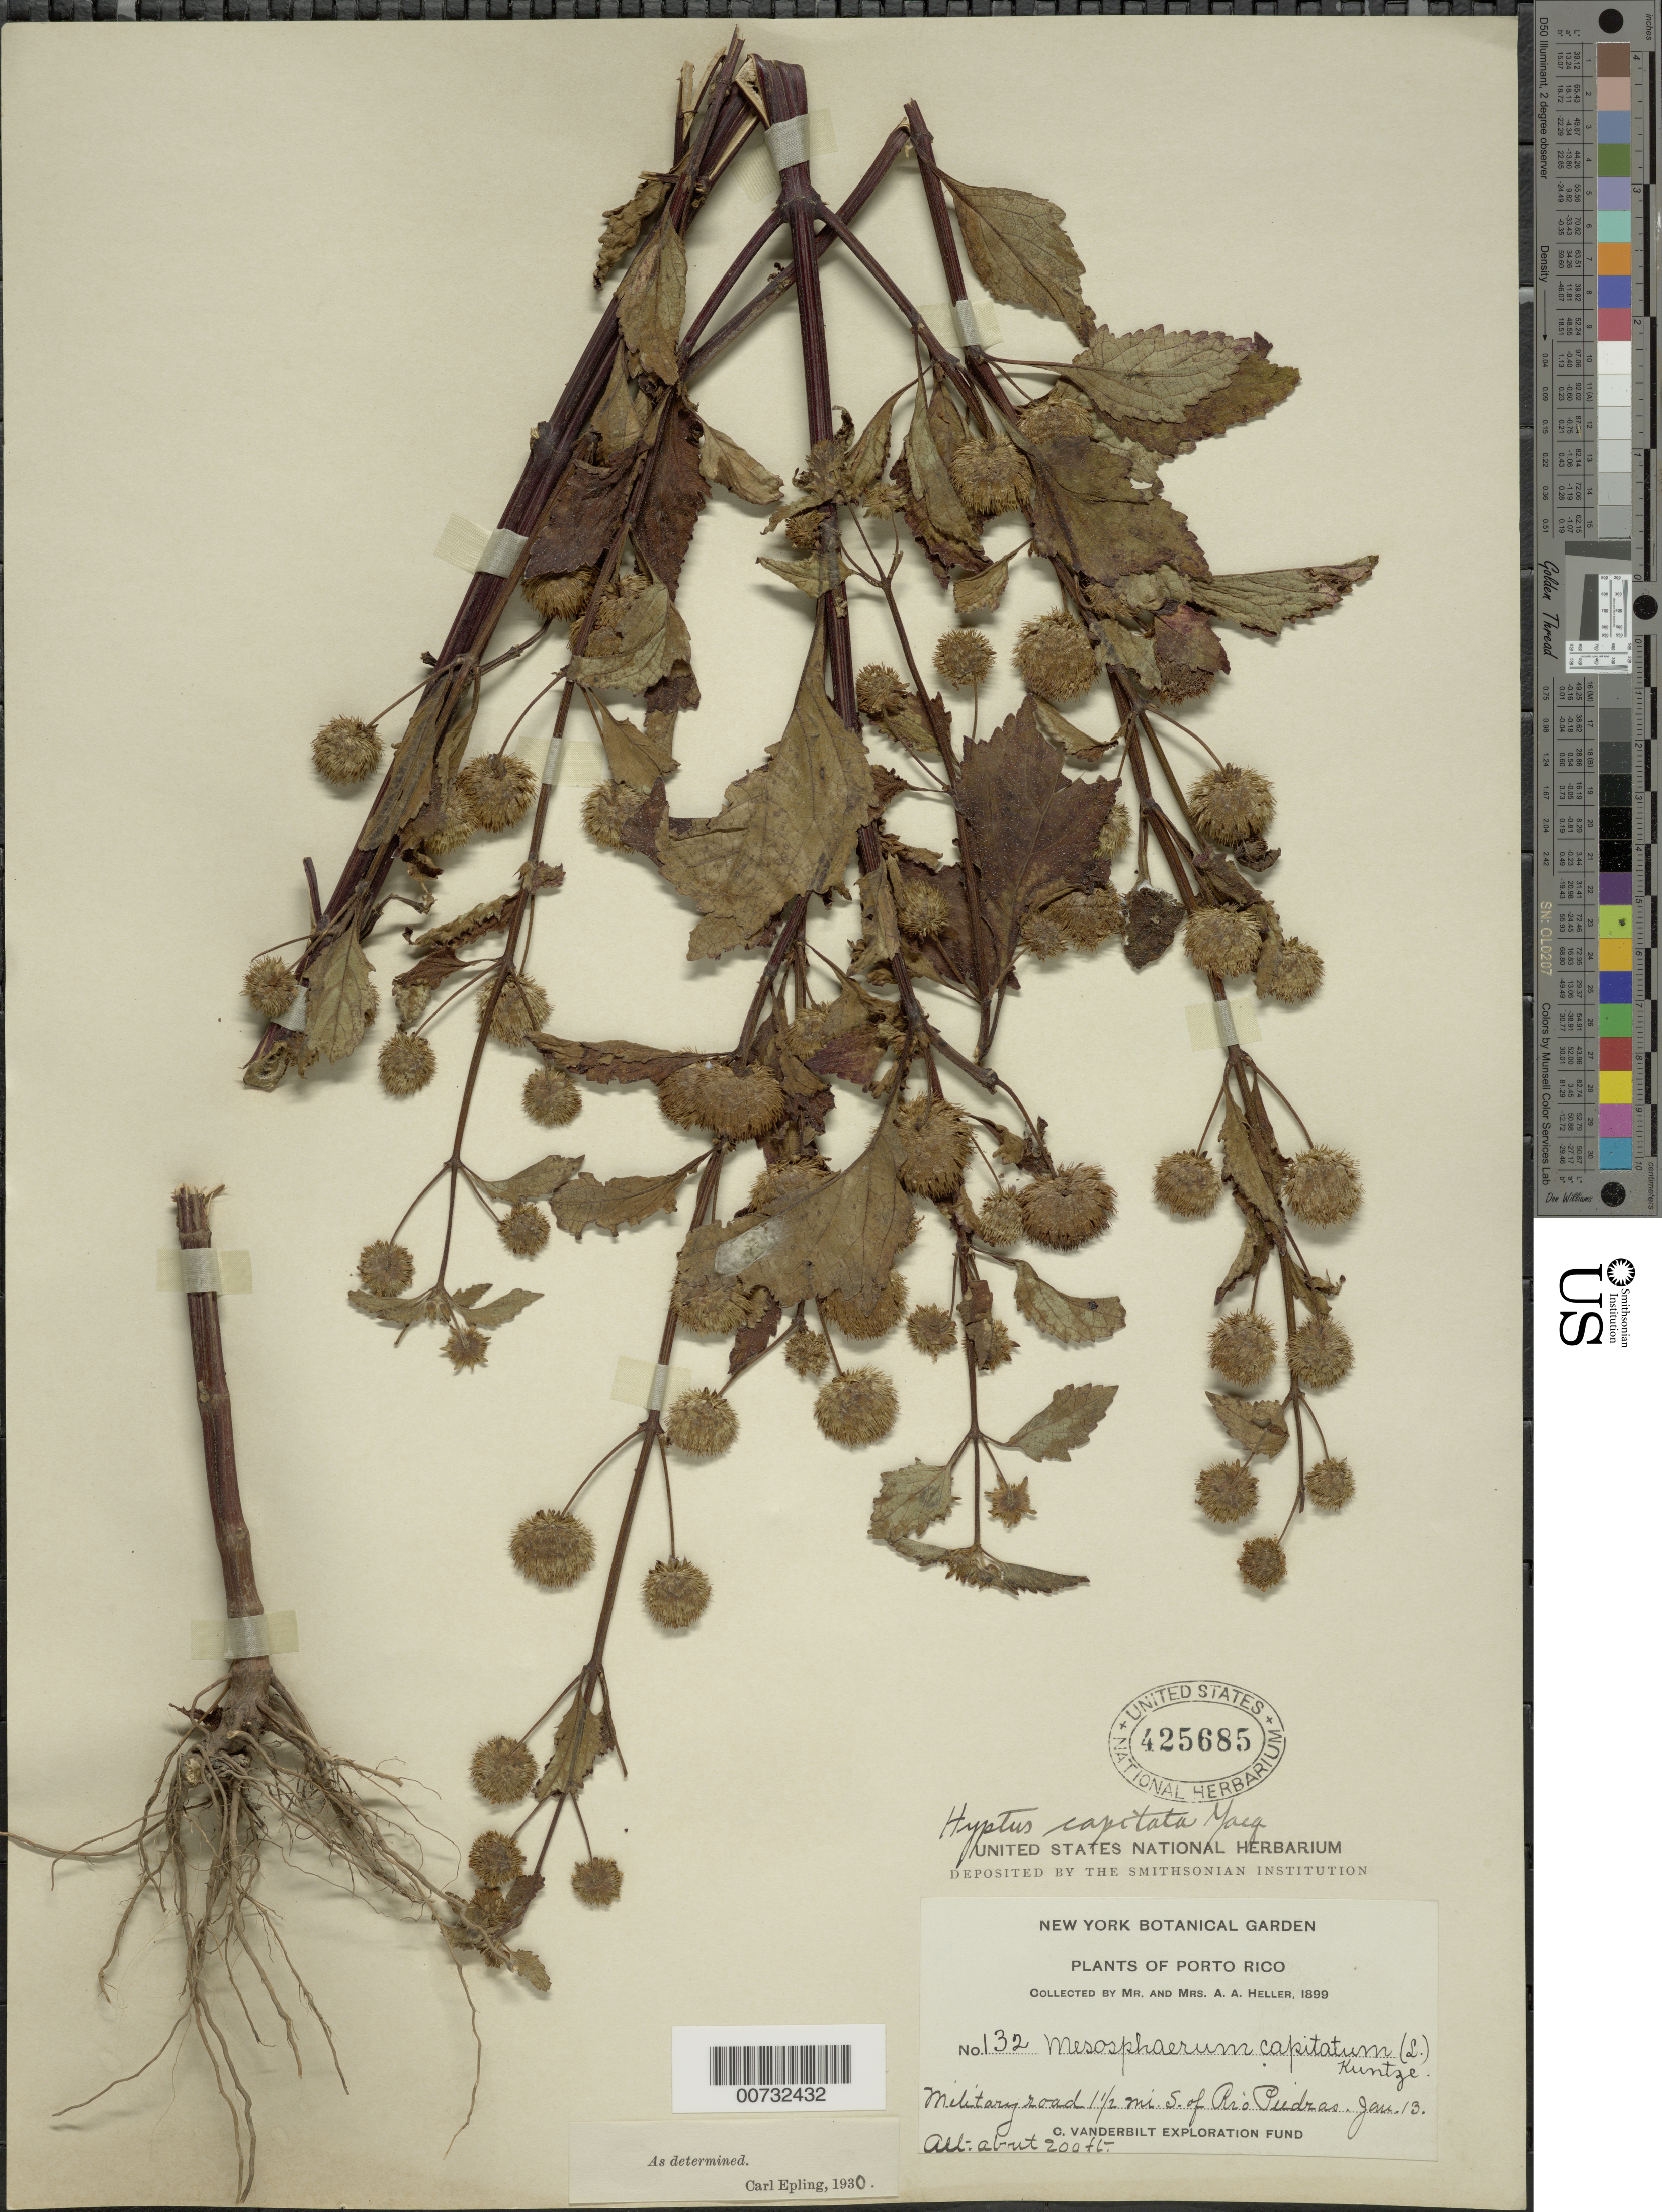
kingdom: Plantae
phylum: Tracheophyta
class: Magnoliopsida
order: Lamiales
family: Lamiaceae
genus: Hyptis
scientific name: Hyptis capitata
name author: Jacq.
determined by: Epling, C. C.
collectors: A. A. Heller & E. G. Heller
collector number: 132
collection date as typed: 13 Jan 1899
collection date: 1899-01-13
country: Puerto Rico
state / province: San Juan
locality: Military Road 1 1/2 mi S of Rio Piedras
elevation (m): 61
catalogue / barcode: US 425685